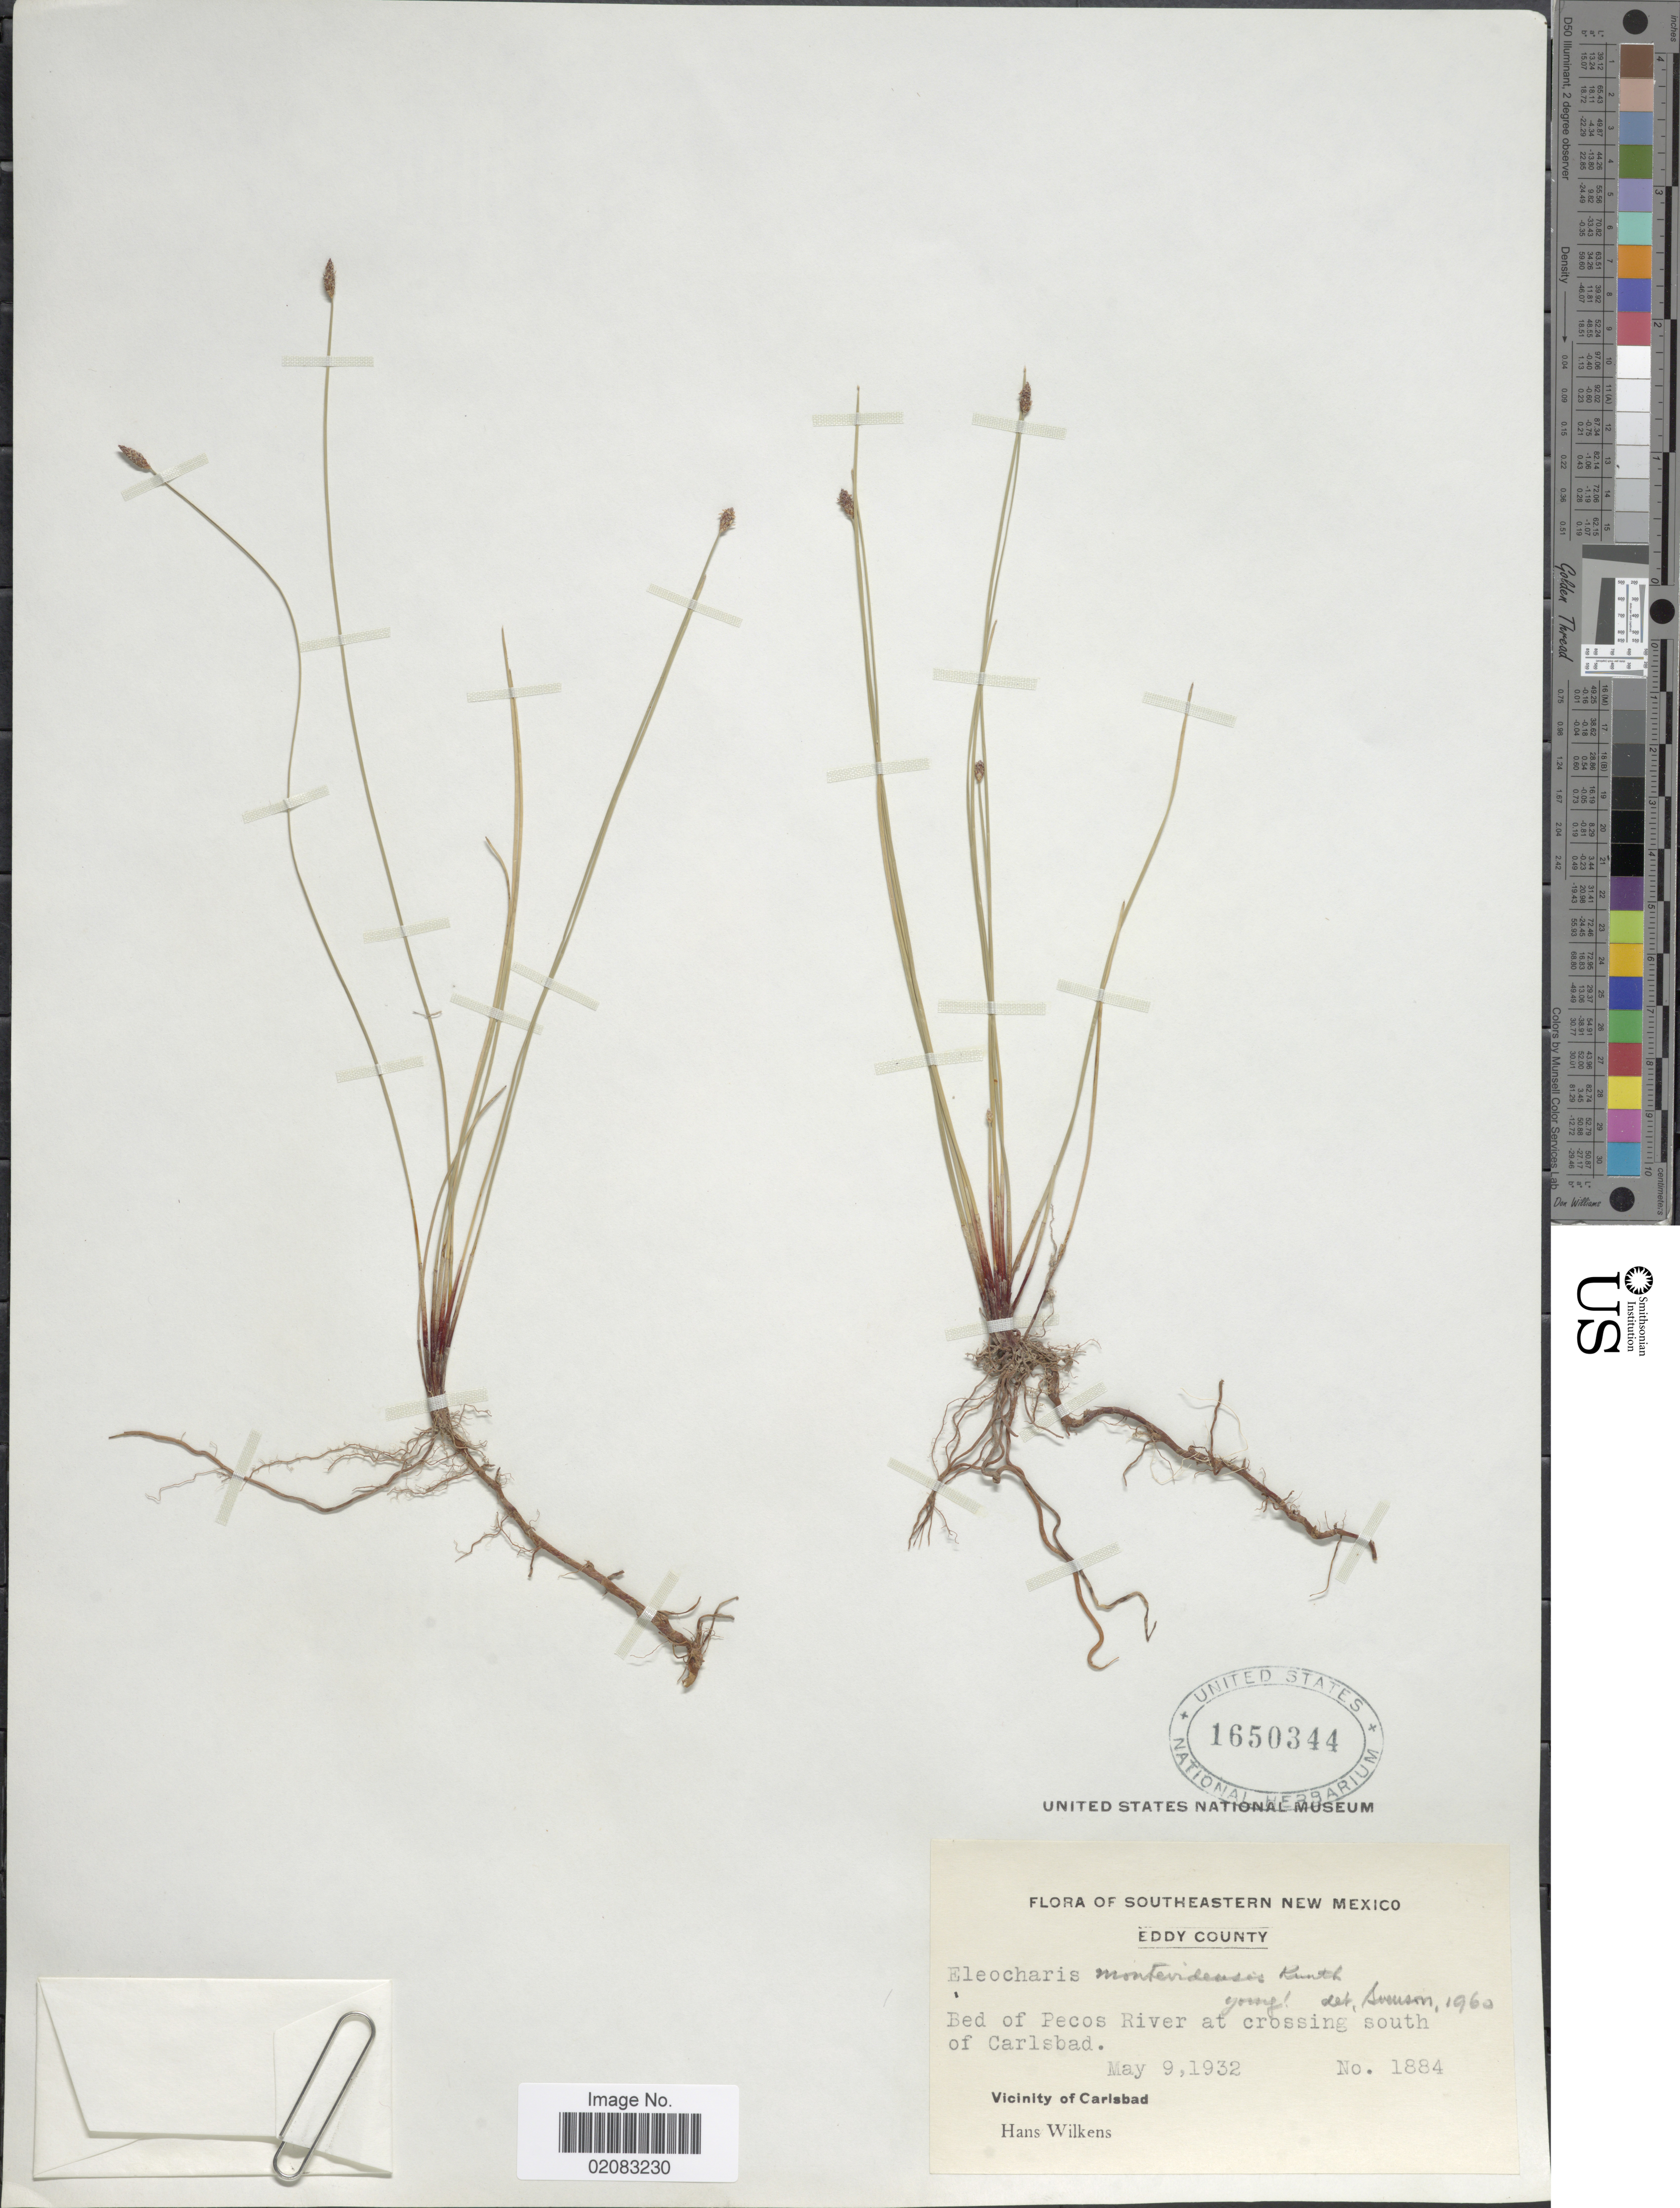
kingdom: Plantae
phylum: Tracheophyta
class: Liliopsida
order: Poales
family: Cyperaceae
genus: Eleocharis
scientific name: Eleocharis montevidensis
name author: Kunth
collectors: H. Wilkens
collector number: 1884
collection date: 1932-05-09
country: United States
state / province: New Mexico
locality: Southeastern New Mexico, Eddy County, Bed of Pecos River at crossing south of Carlsbad, Vicinity of Carlsbad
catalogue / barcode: US 1650344